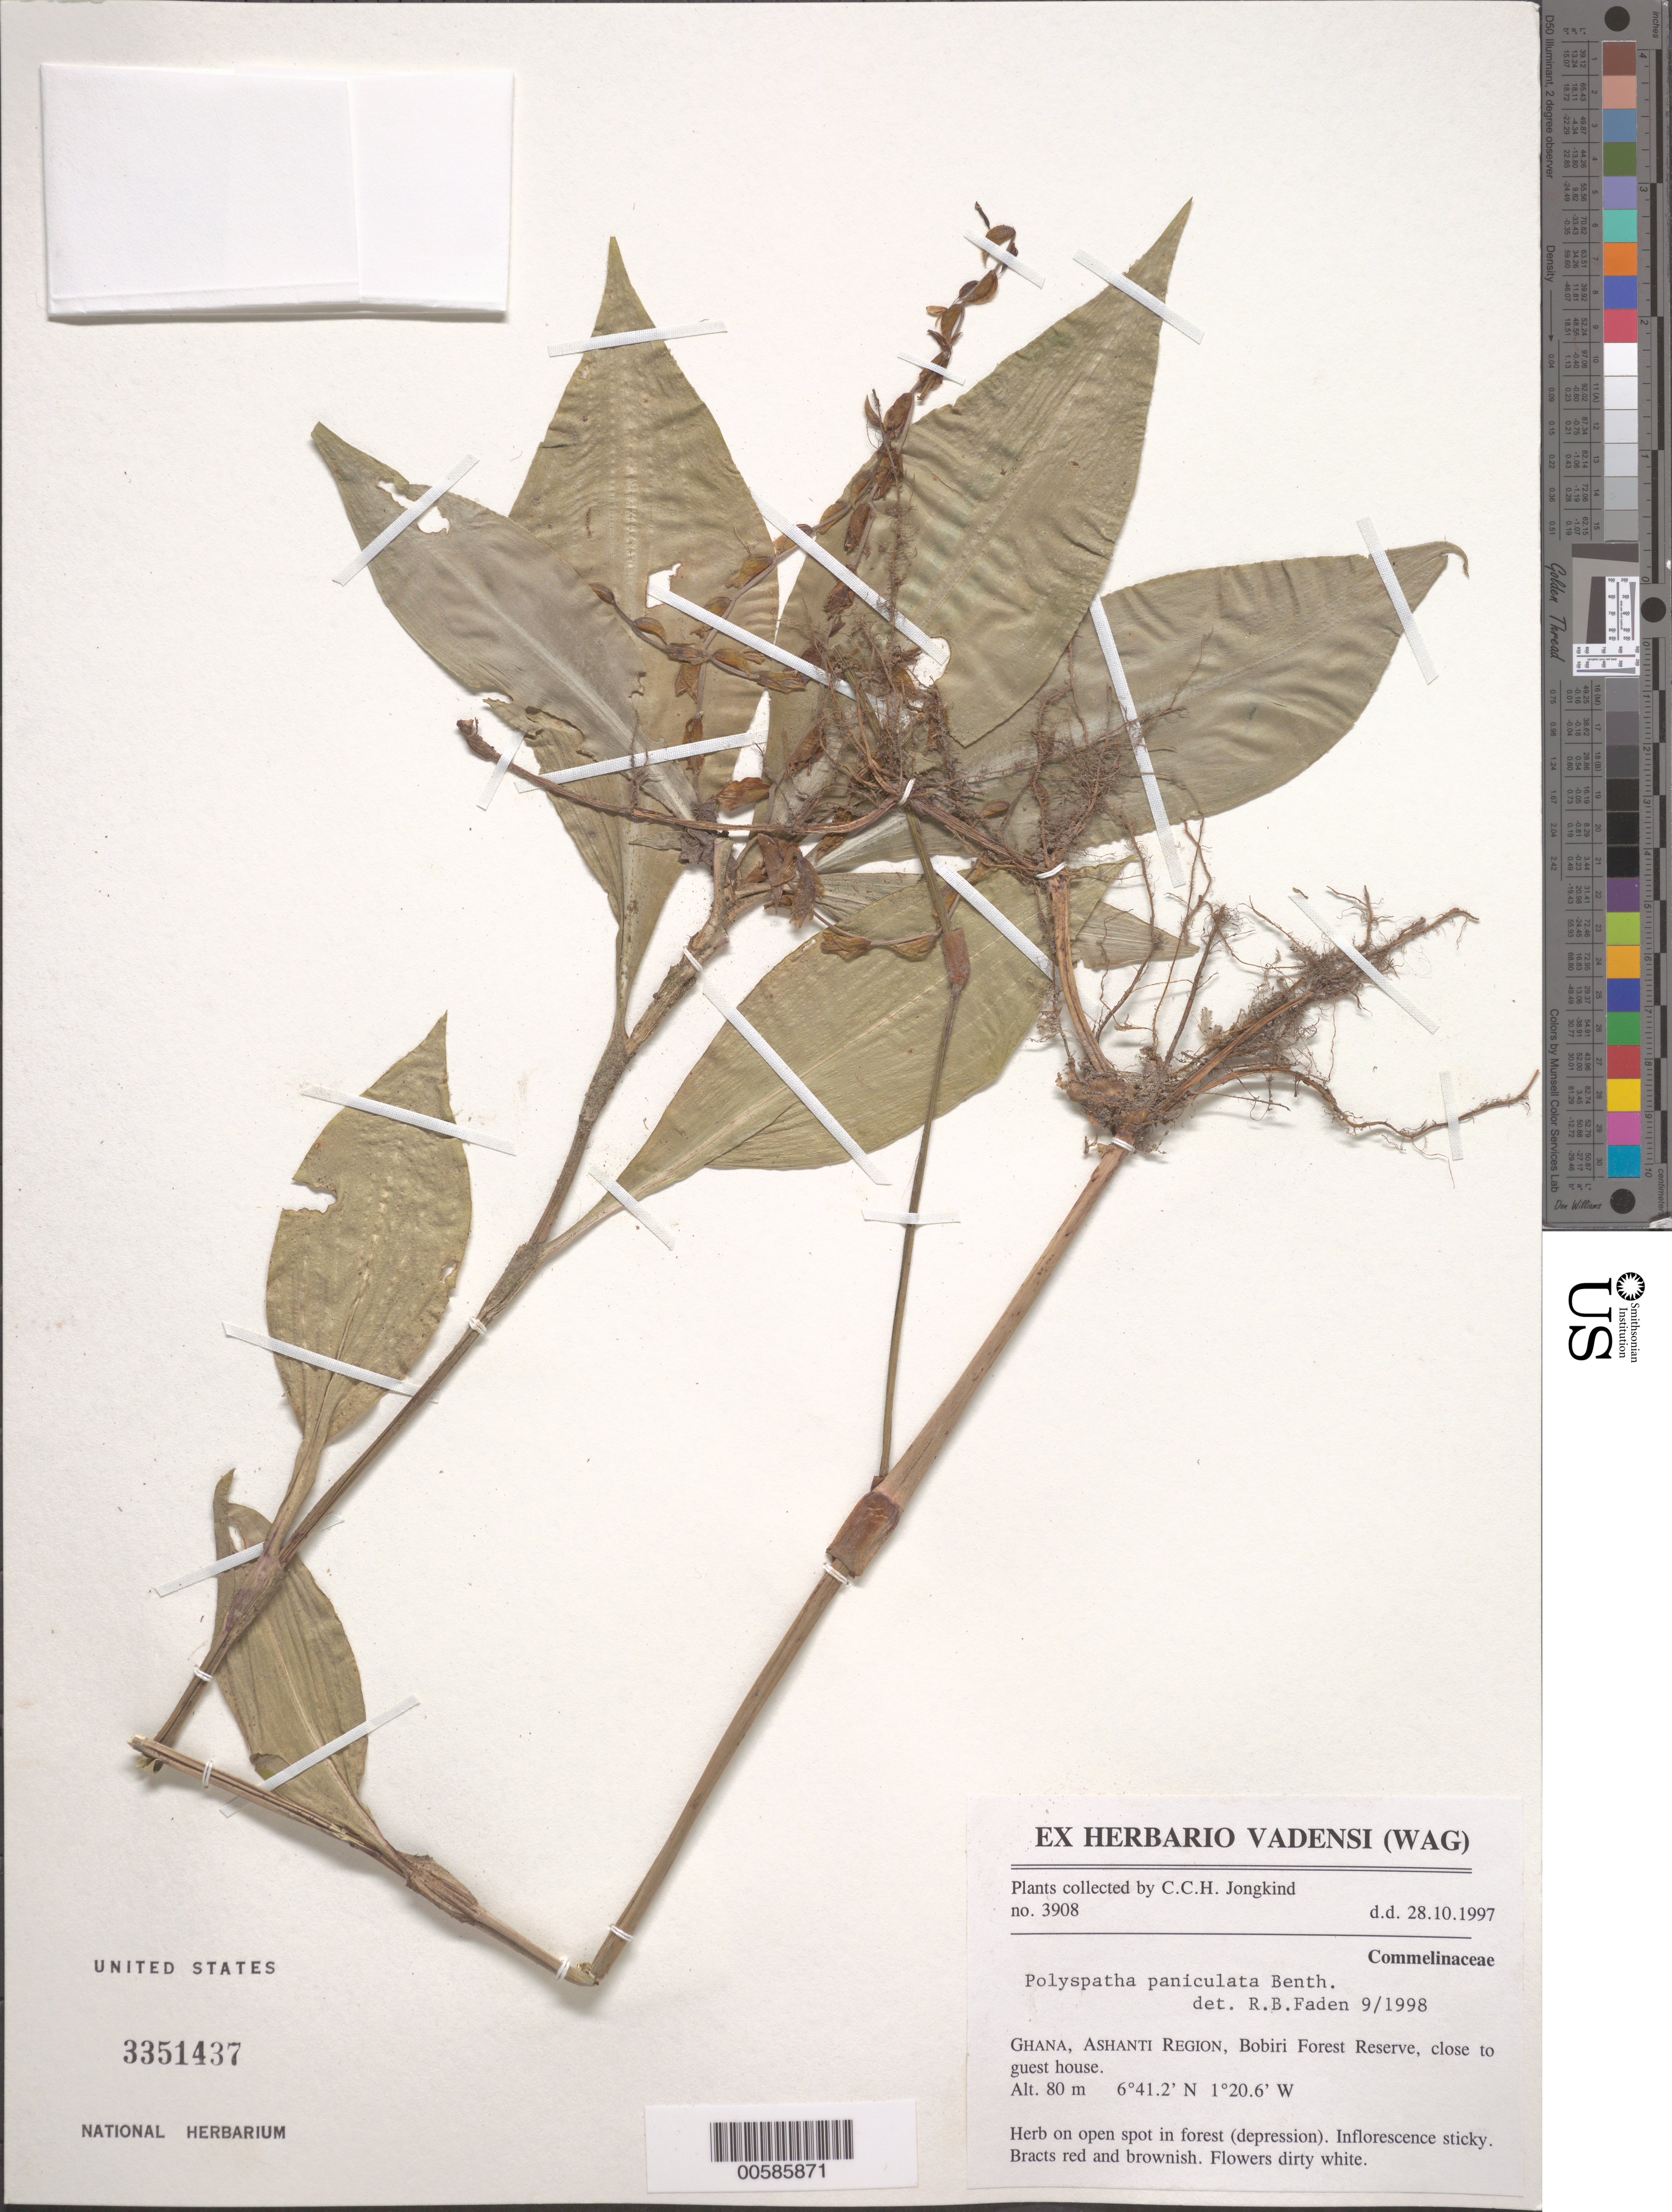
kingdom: Plantae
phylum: Tracheophyta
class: Liliopsida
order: Commelinales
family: Commelinaceae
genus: Polyspatha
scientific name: Polyspatha paniculata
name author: Benth.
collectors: C. C. Jongkind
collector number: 3908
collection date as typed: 28 Oct 1997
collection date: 1997-10-28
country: Ghana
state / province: Ashanti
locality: Bobiri forest reserve, close to guest house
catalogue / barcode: US 3351437